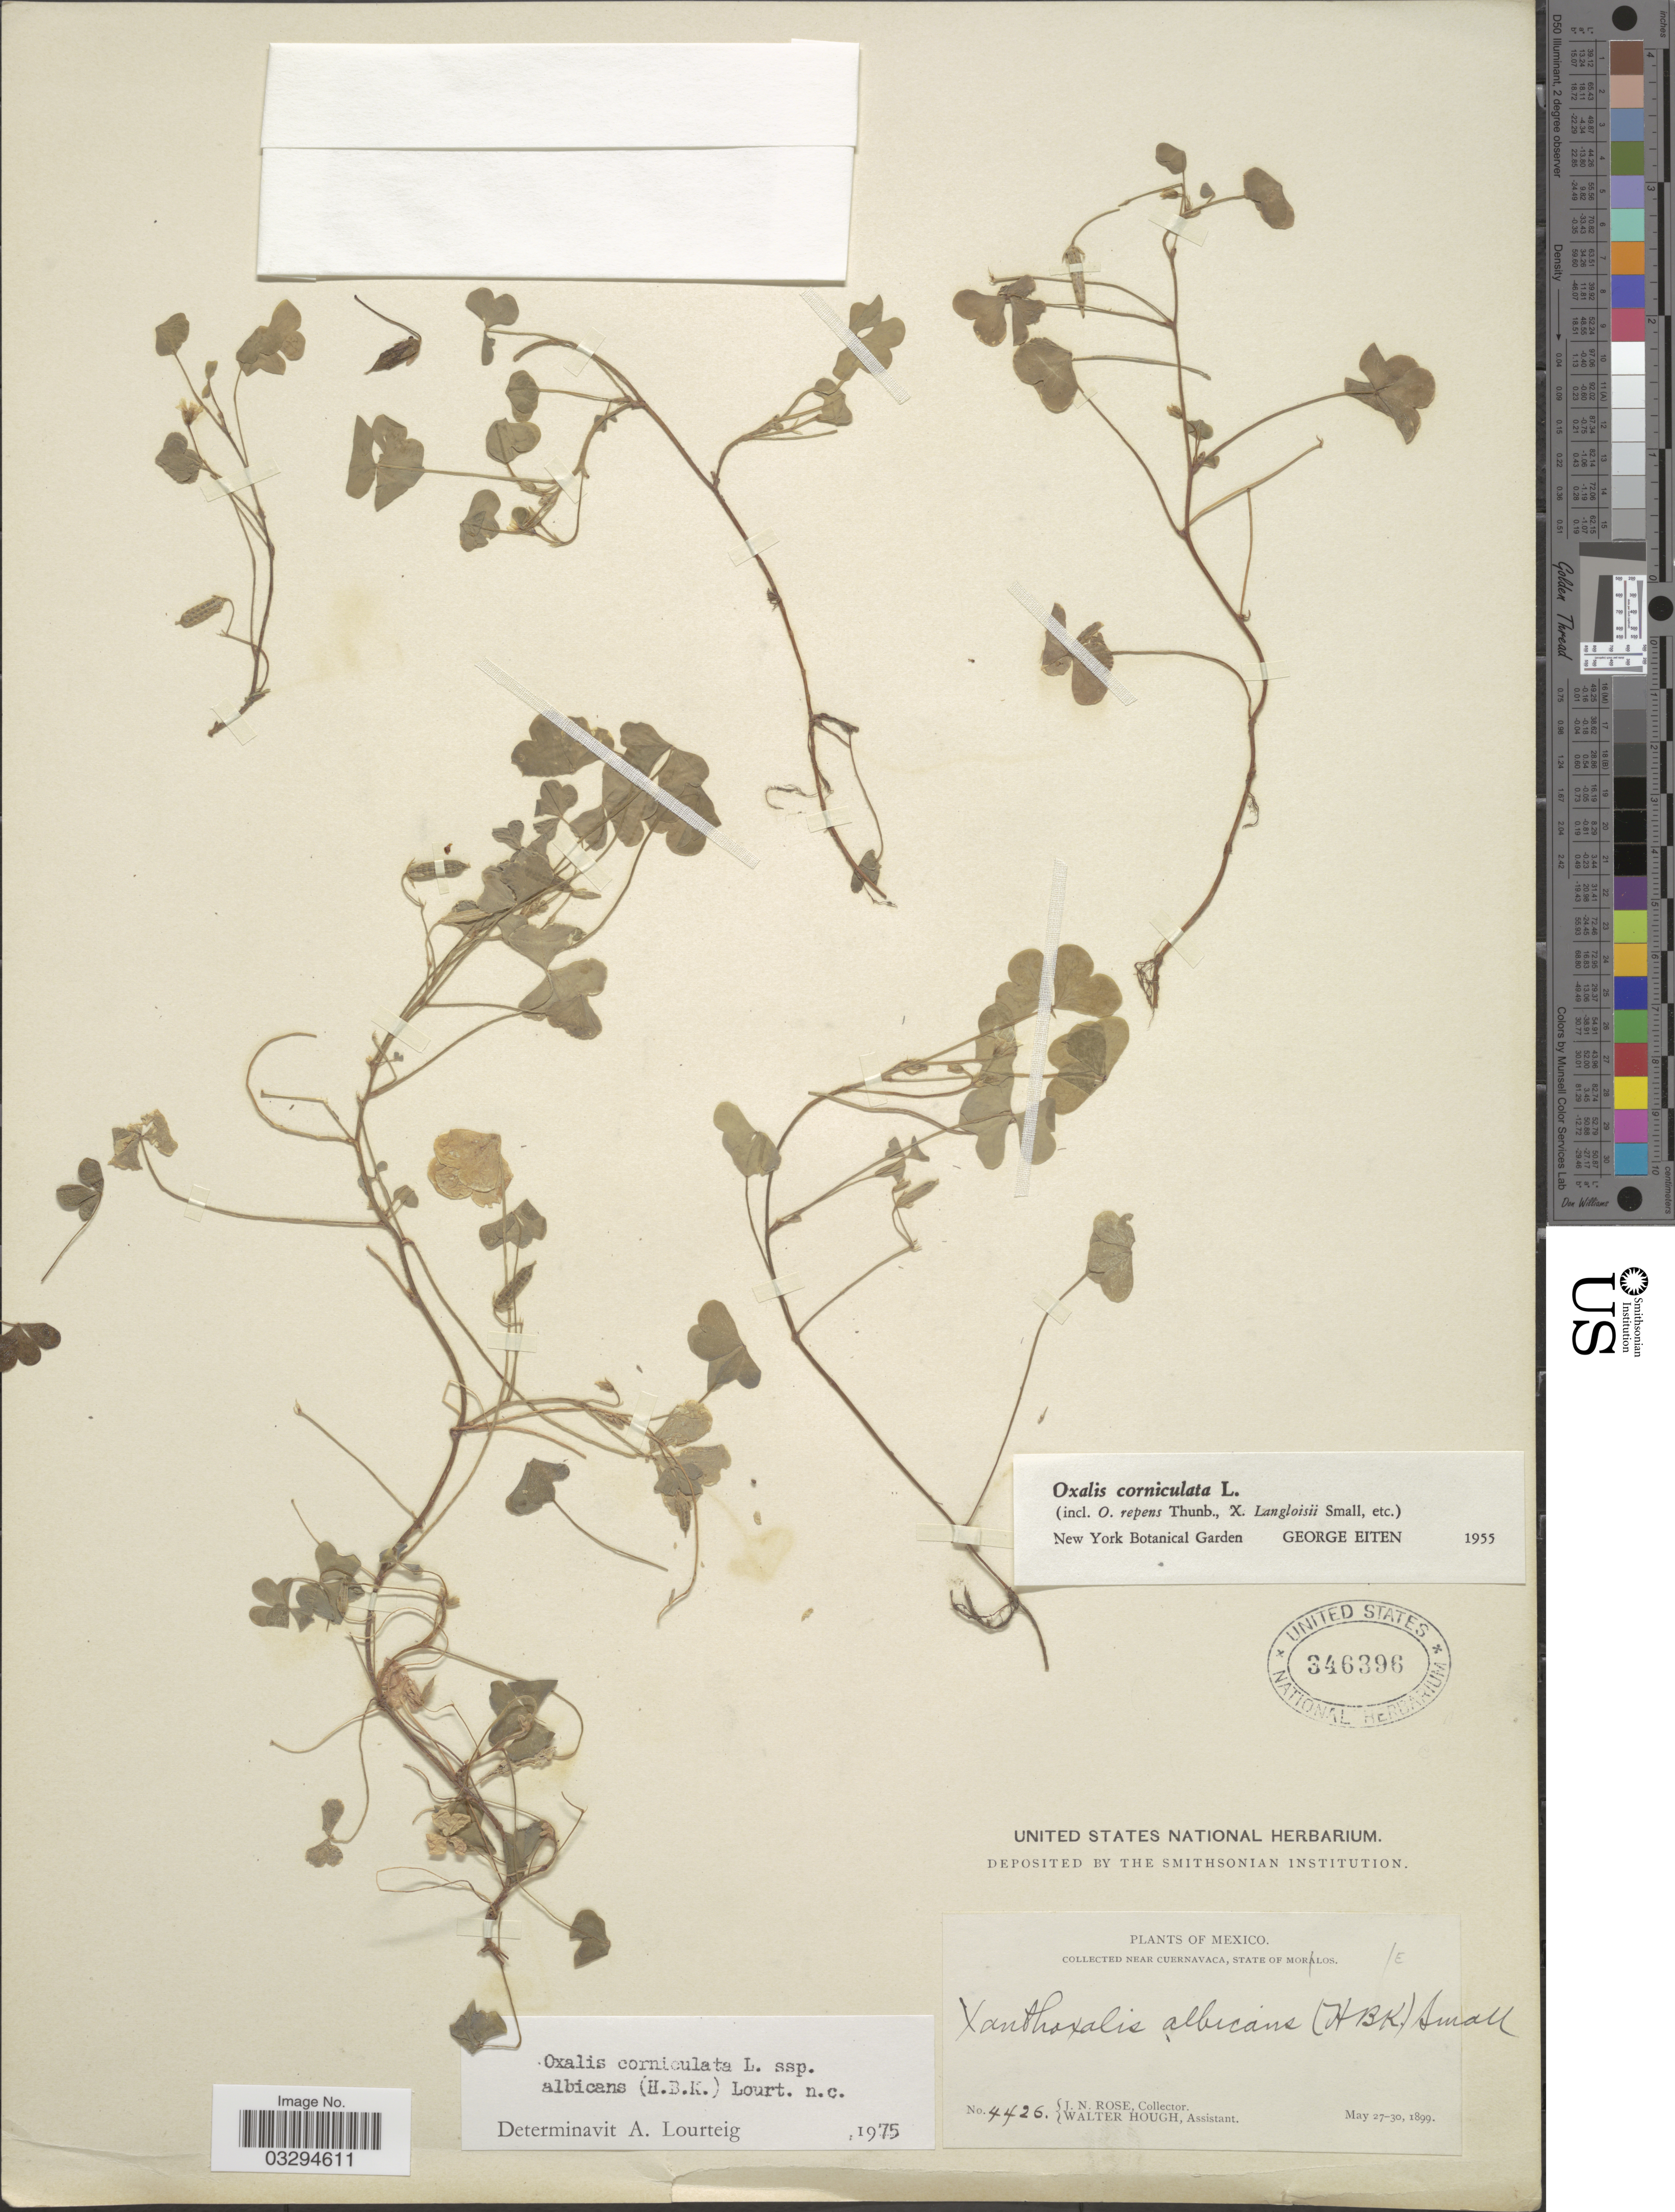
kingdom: Plantae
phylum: Tracheophyta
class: Magnoliopsida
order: Oxalidales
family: Oxalidaceae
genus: Oxalis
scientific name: Oxalis corniculata subsp. albicans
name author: (Kunth) Lourteig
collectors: J. N. Rose & W. Hough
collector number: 4426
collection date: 1899-05-27/1899-05-30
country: Mexico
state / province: Morelos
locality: Near Cuernavaca.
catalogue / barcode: US 346396